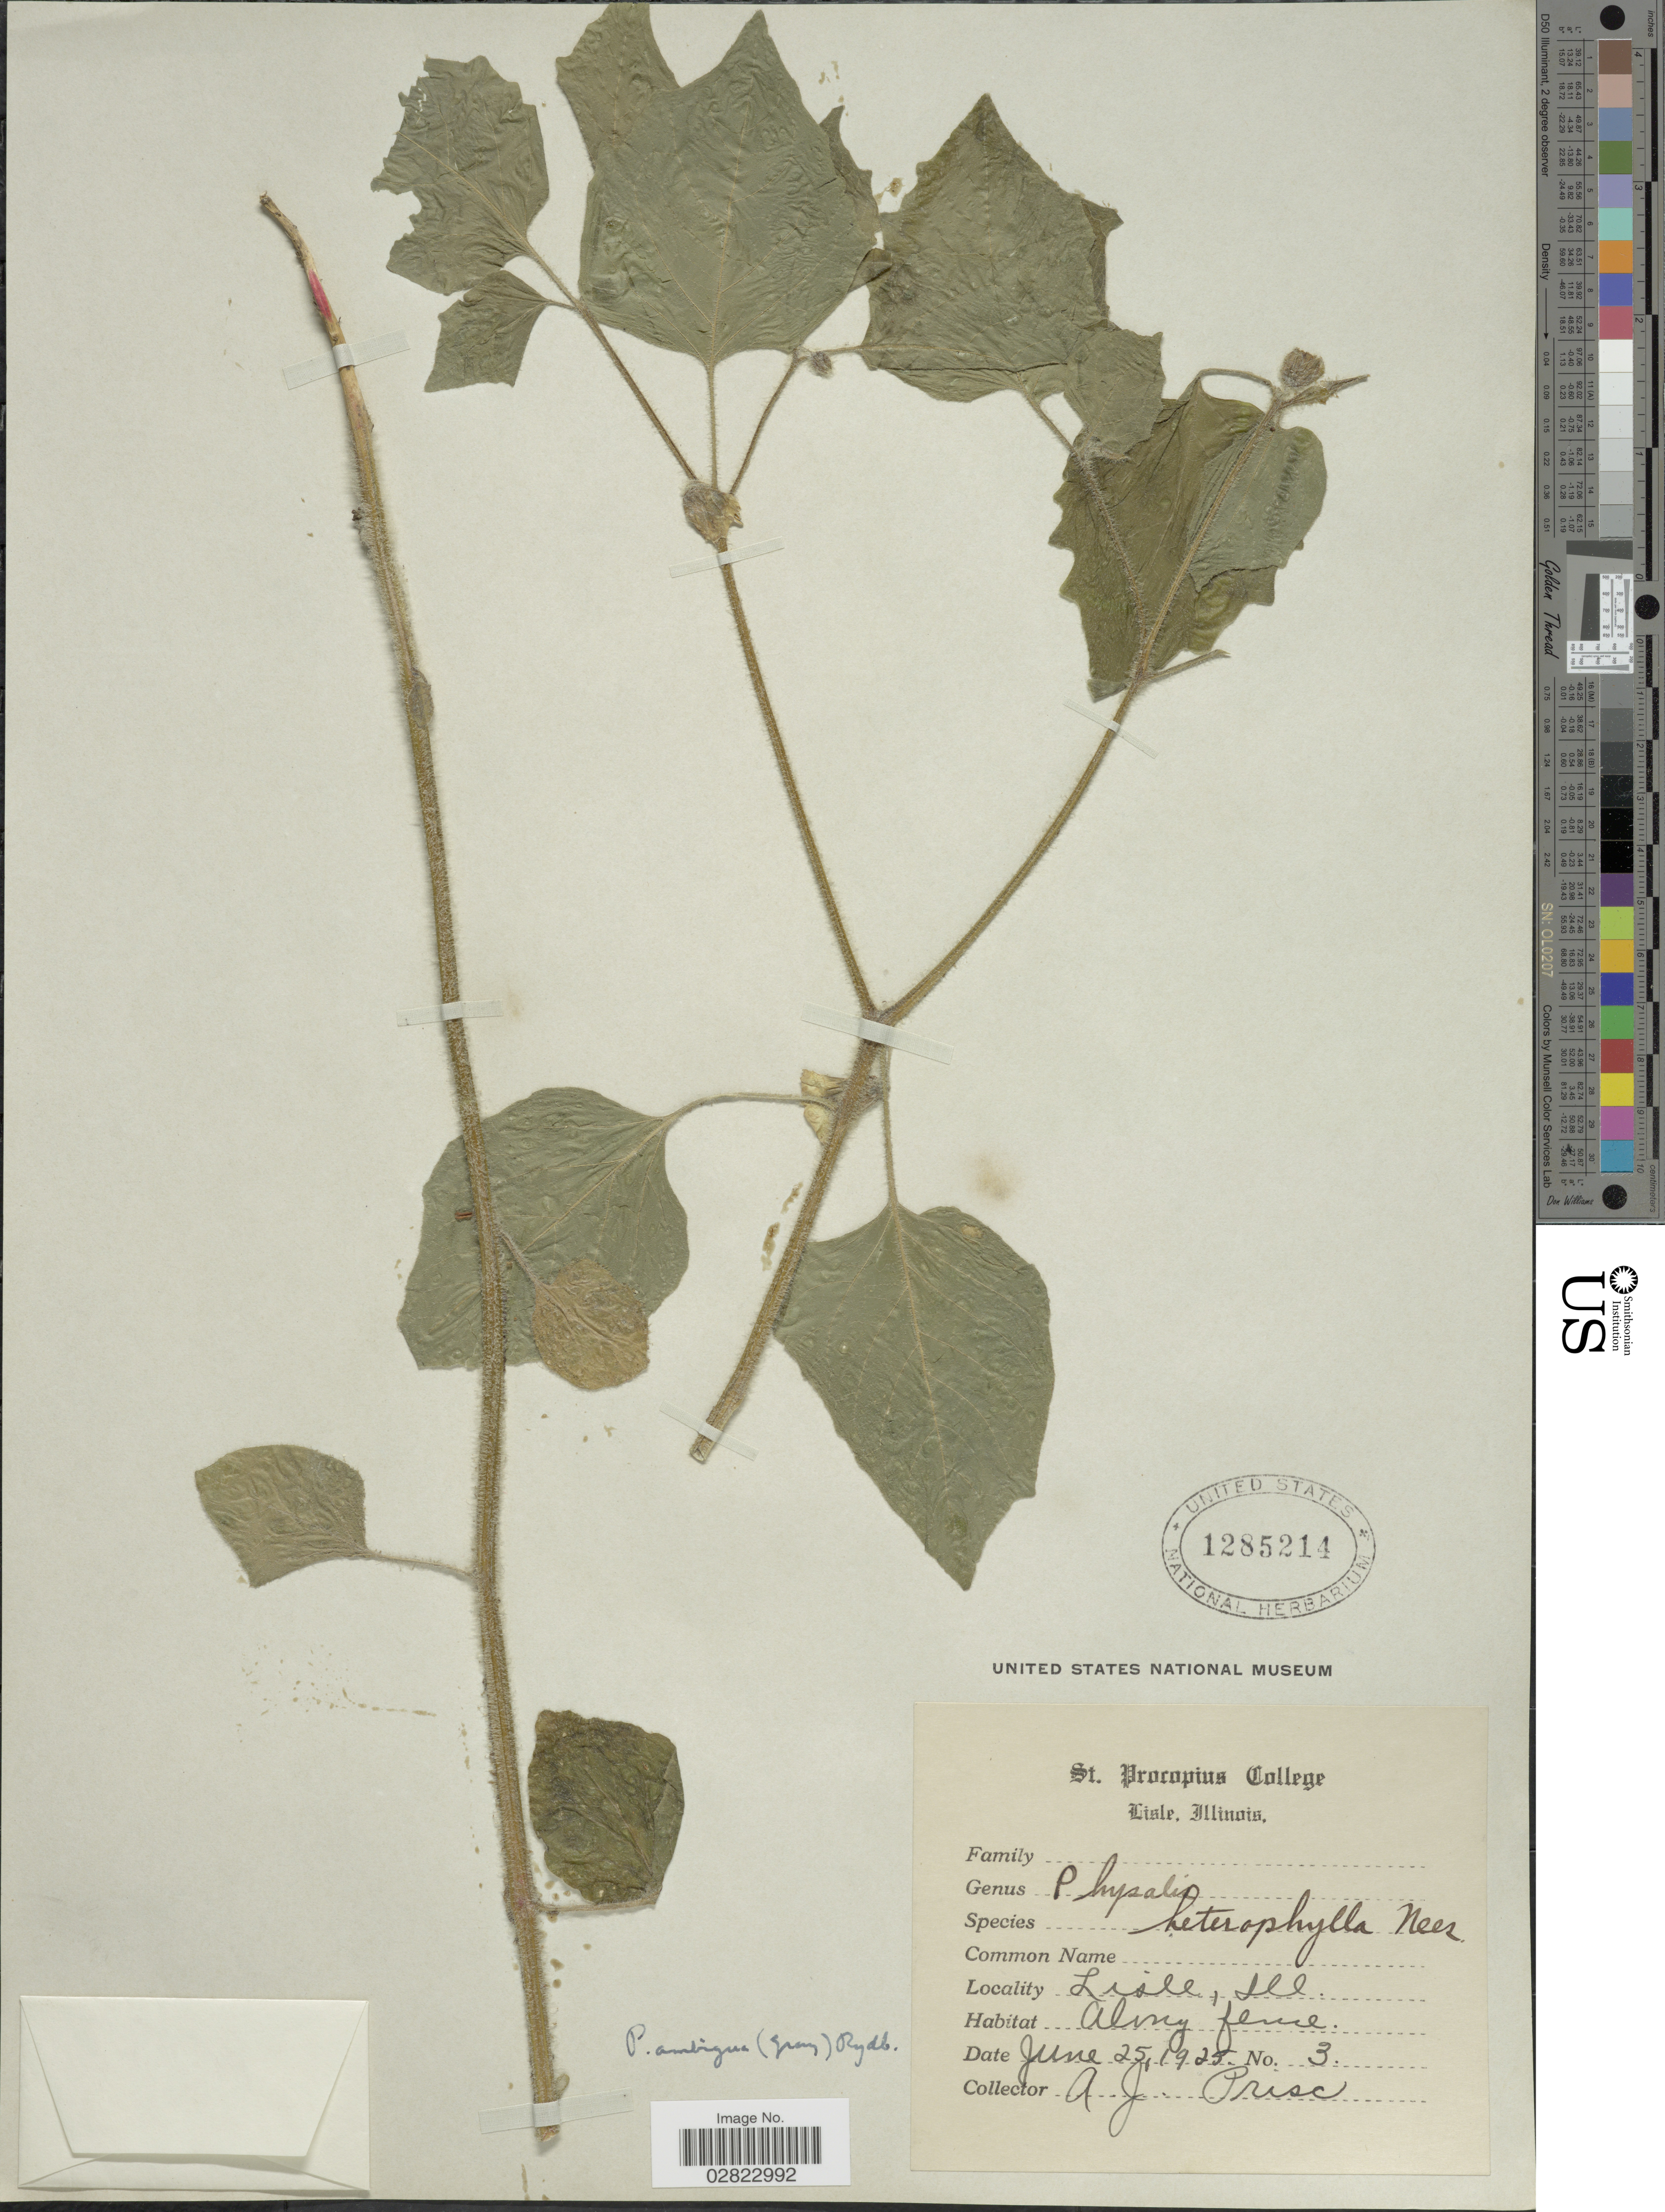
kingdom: Plantae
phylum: Tracheophyta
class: Magnoliopsida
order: Solanales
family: Solanaceae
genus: Physalis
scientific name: Physalis ambigua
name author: (A. Gray) Britton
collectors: A. J. Prisc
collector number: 3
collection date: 1925-06-25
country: United States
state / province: Illinois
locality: Lisle.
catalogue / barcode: US 1285214